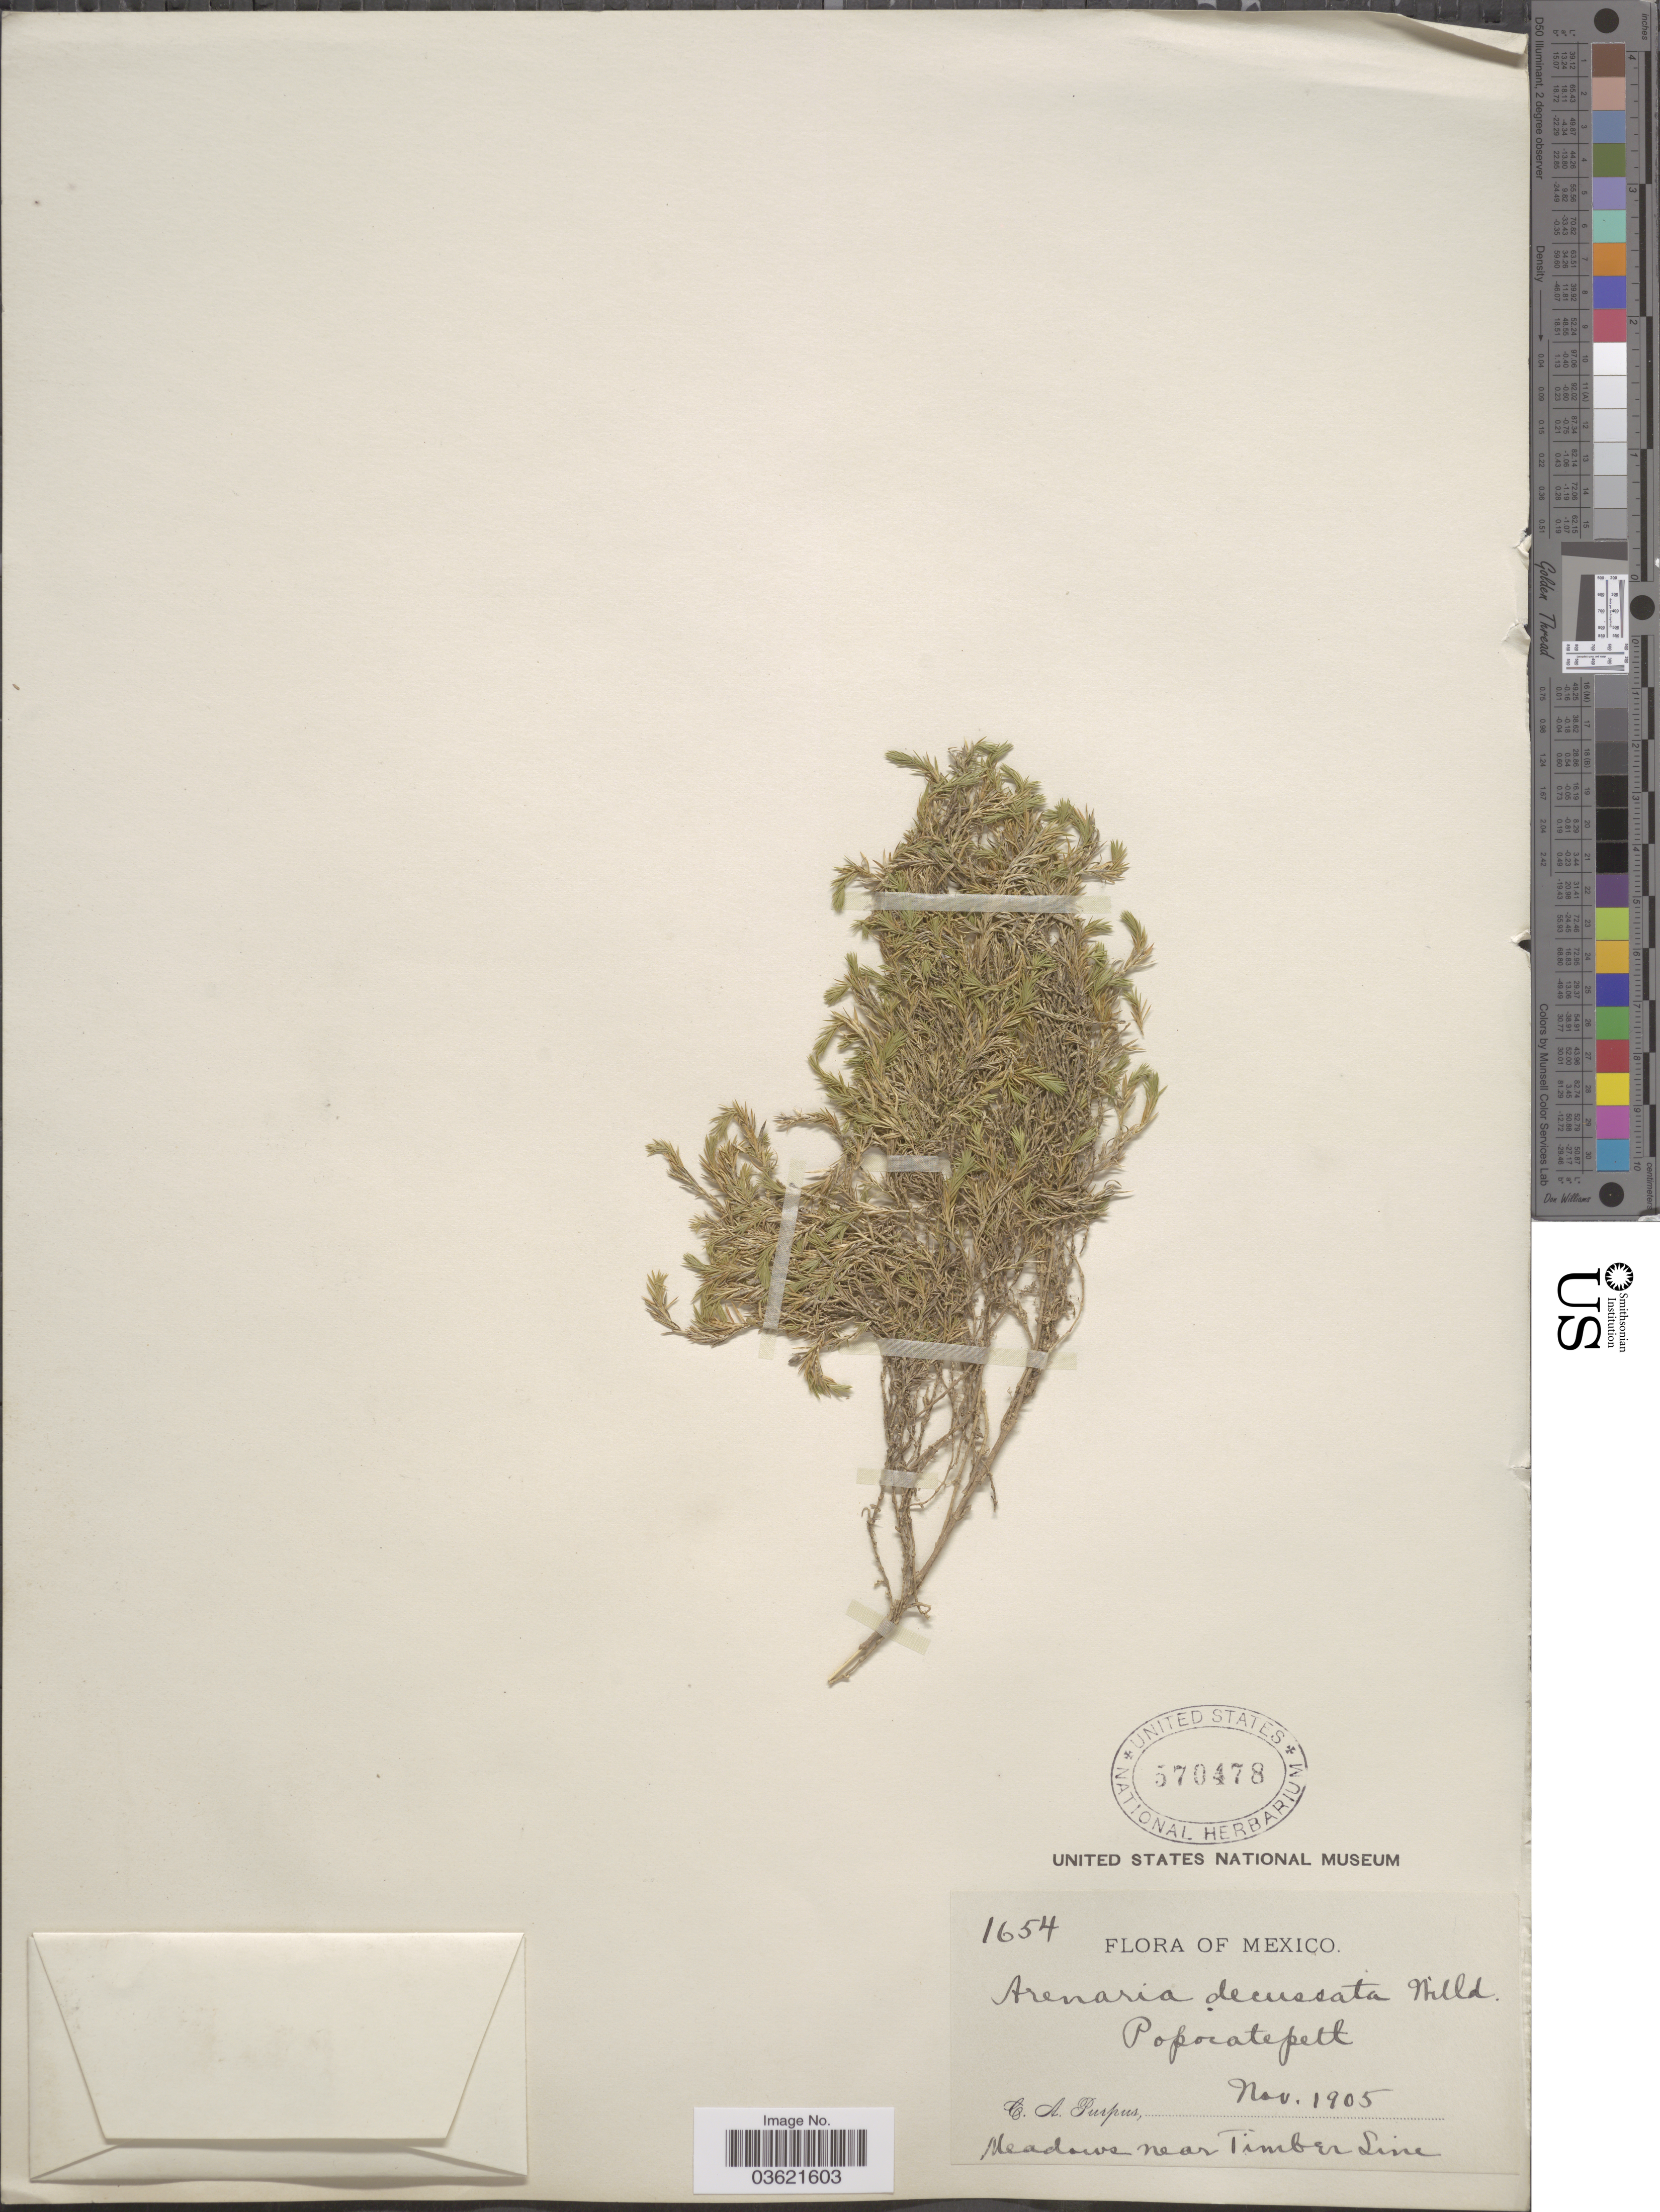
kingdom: Plantae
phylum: Tracheophyta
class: Magnoliopsida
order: Caryophyllales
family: Caryophyllaceae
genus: Arenaria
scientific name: Arenaria lycopodioides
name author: Willd. ex Schltdl.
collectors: C. A. Purpus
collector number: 1654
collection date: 1905-11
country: Mexico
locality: Popocatepetl. Meadows near Timer Line.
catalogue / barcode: US 570478